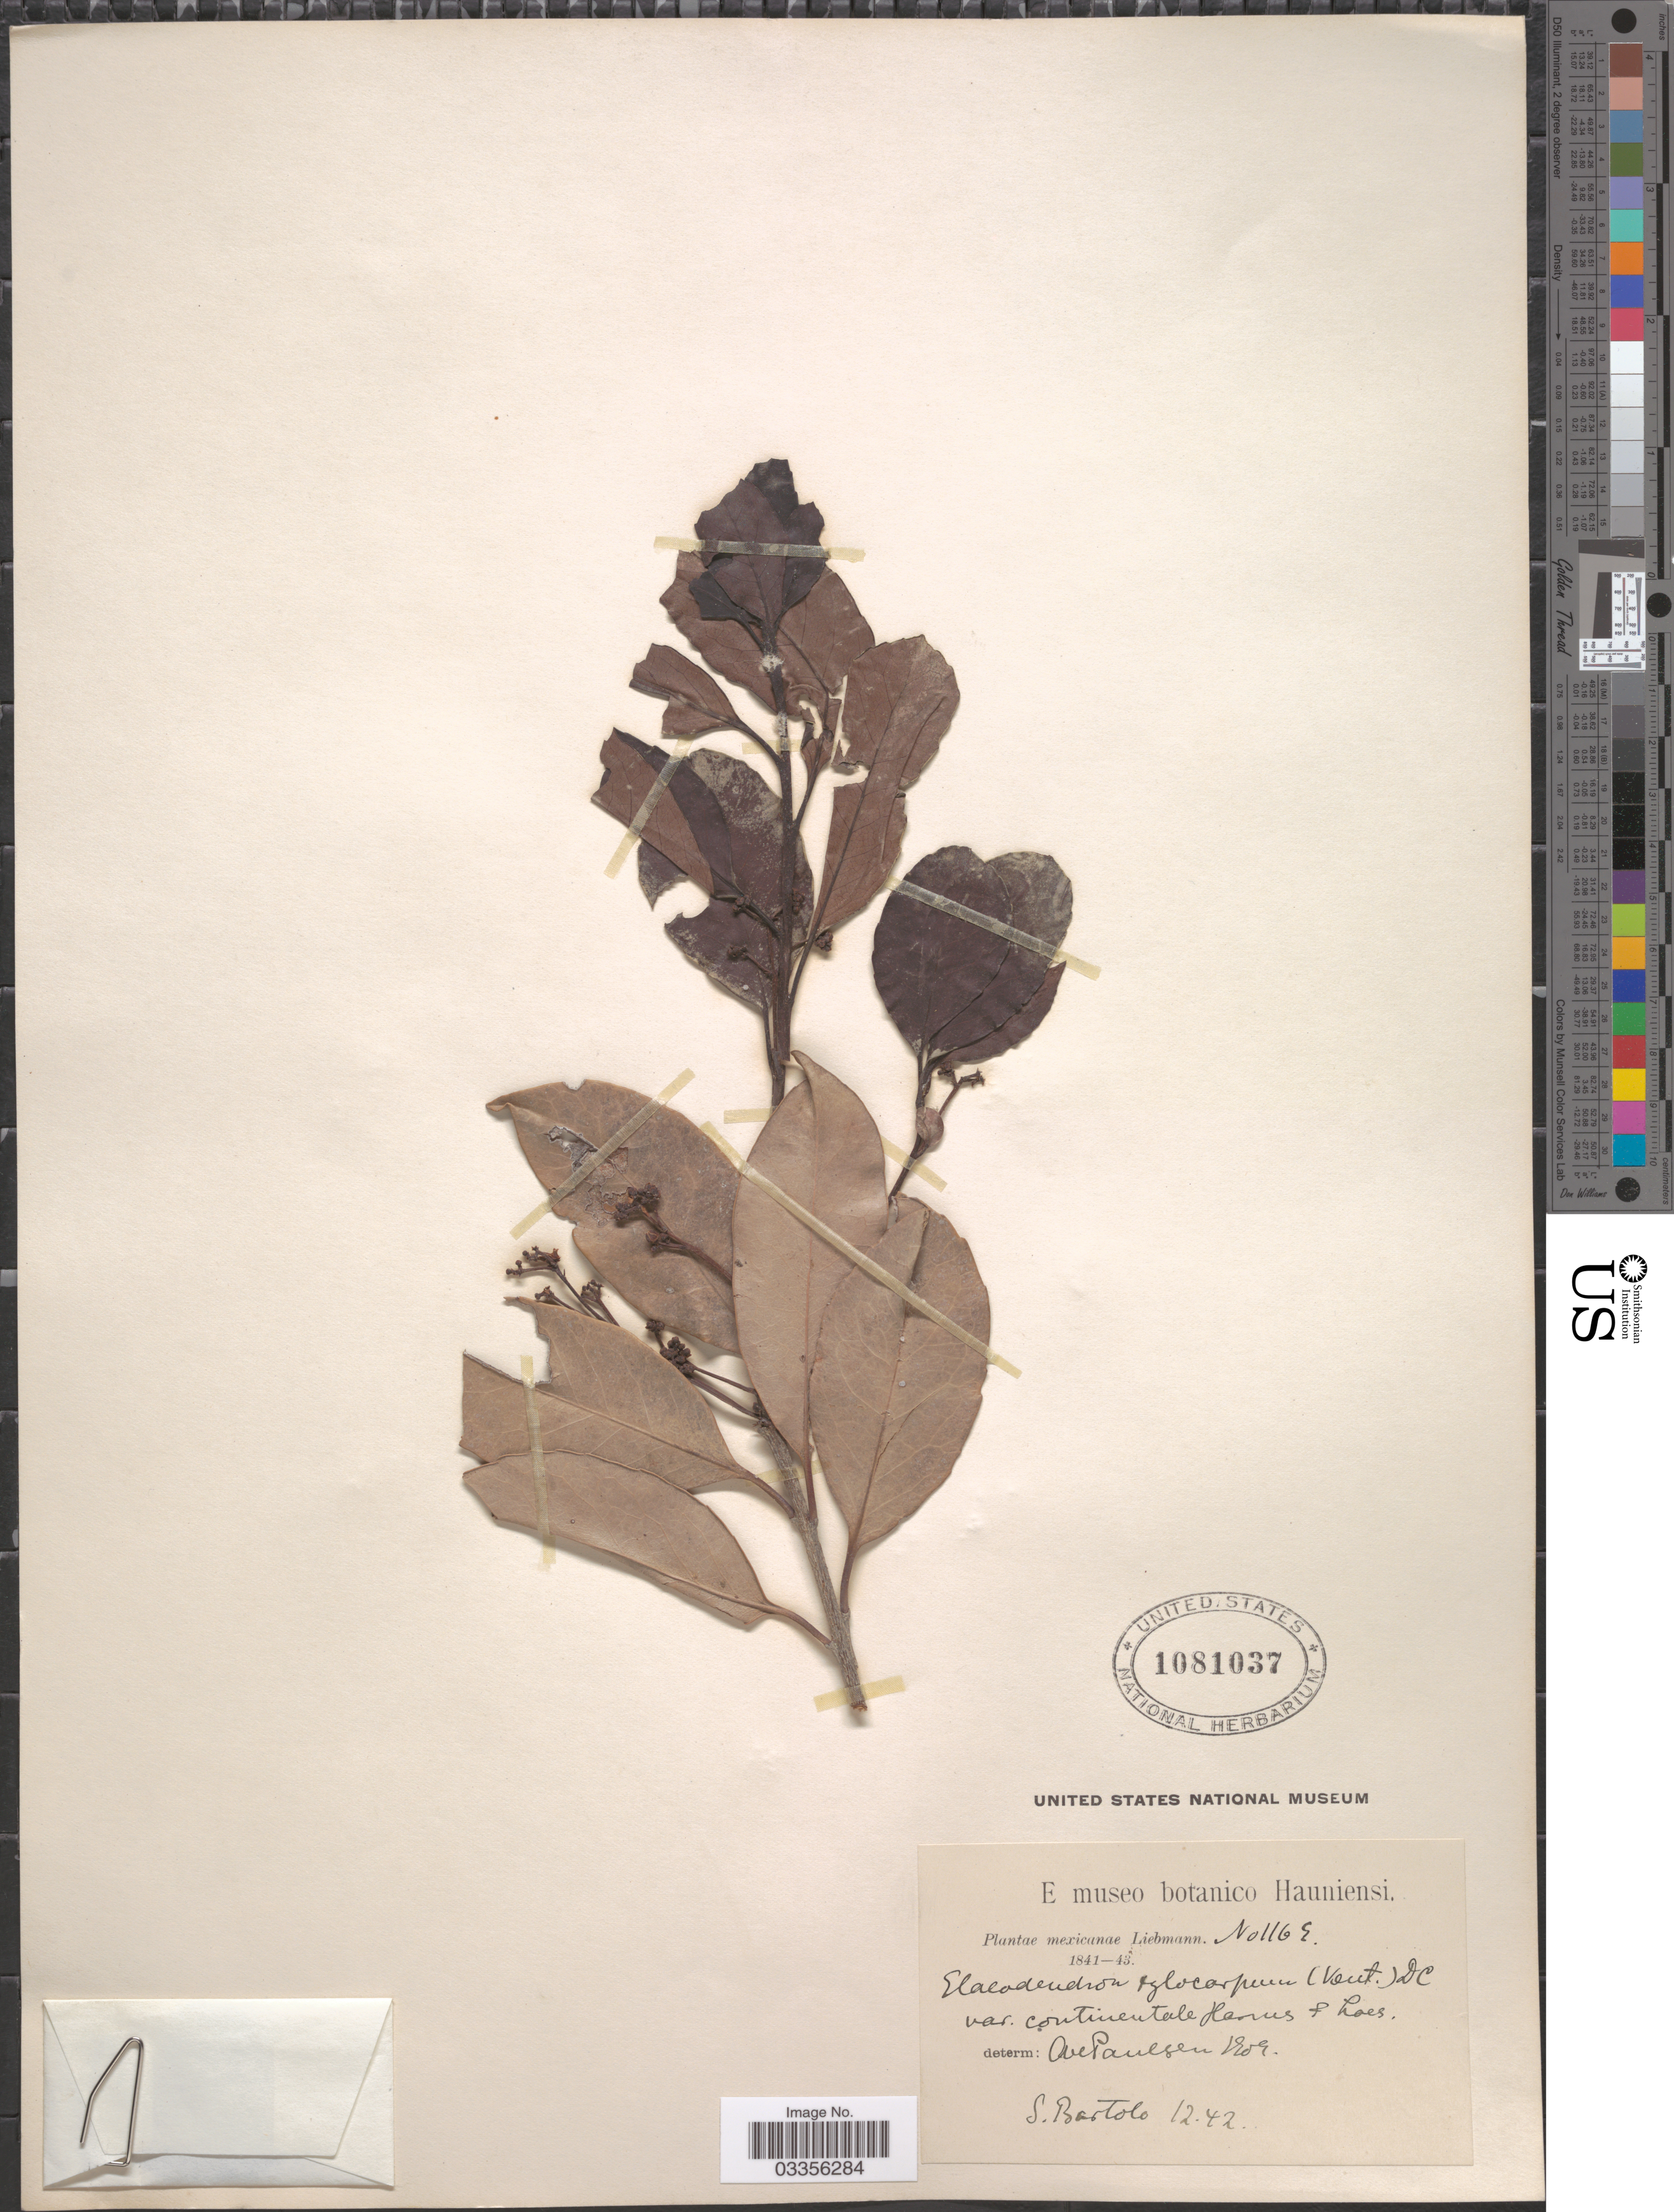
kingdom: Plantae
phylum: Tracheophyta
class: Magnoliopsida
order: Celastrales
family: Celastraceae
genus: Elaeodendron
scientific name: Elaeodendron xylocarpum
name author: (Vent.) DC.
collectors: Liebmann, --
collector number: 116 E*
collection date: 1841/1843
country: Mexico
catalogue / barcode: US 1081037